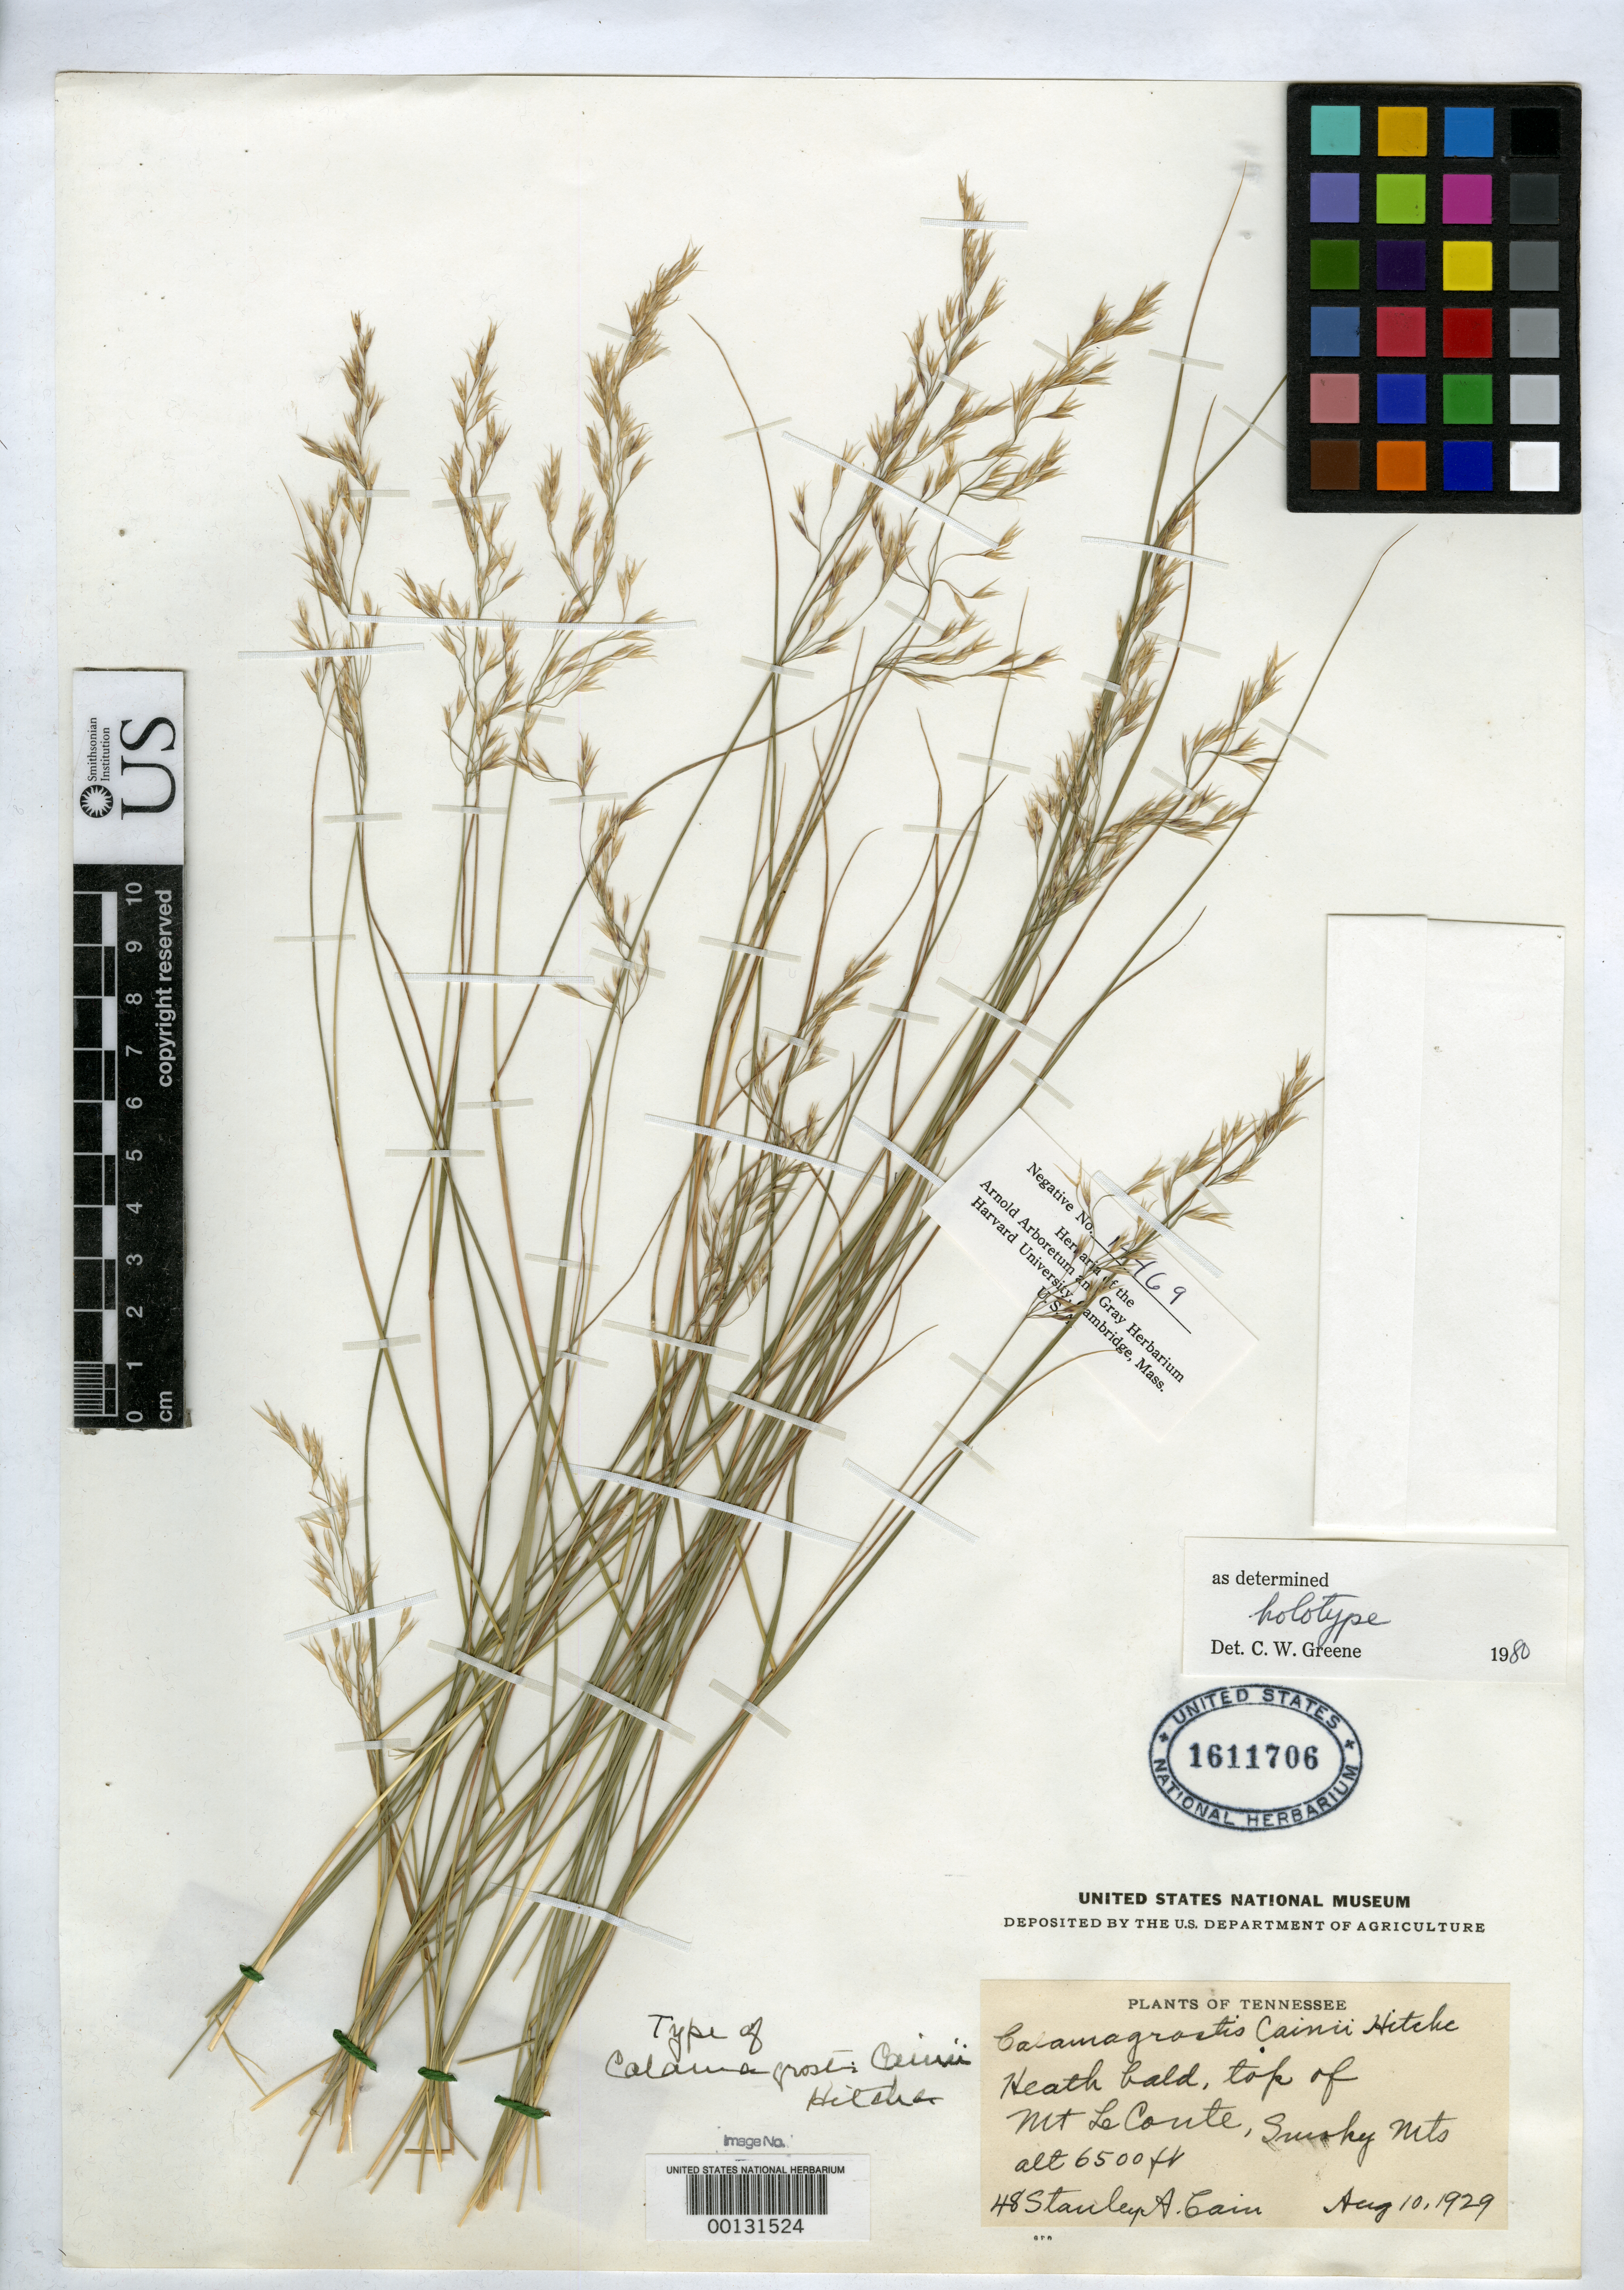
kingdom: Plantae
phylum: Tracheophyta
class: Liliopsida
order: Poales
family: Poaceae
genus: Calamagrostis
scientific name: Calamagrostis cainii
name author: Hitchc.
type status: Holotype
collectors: S. Cain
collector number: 48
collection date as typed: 10 Aug 1929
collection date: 1929-08-10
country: United States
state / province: Tennessee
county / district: Sevier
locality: Heath Bald, top of Mt. Leconte, Smokey Mts.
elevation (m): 1981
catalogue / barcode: US 1611706